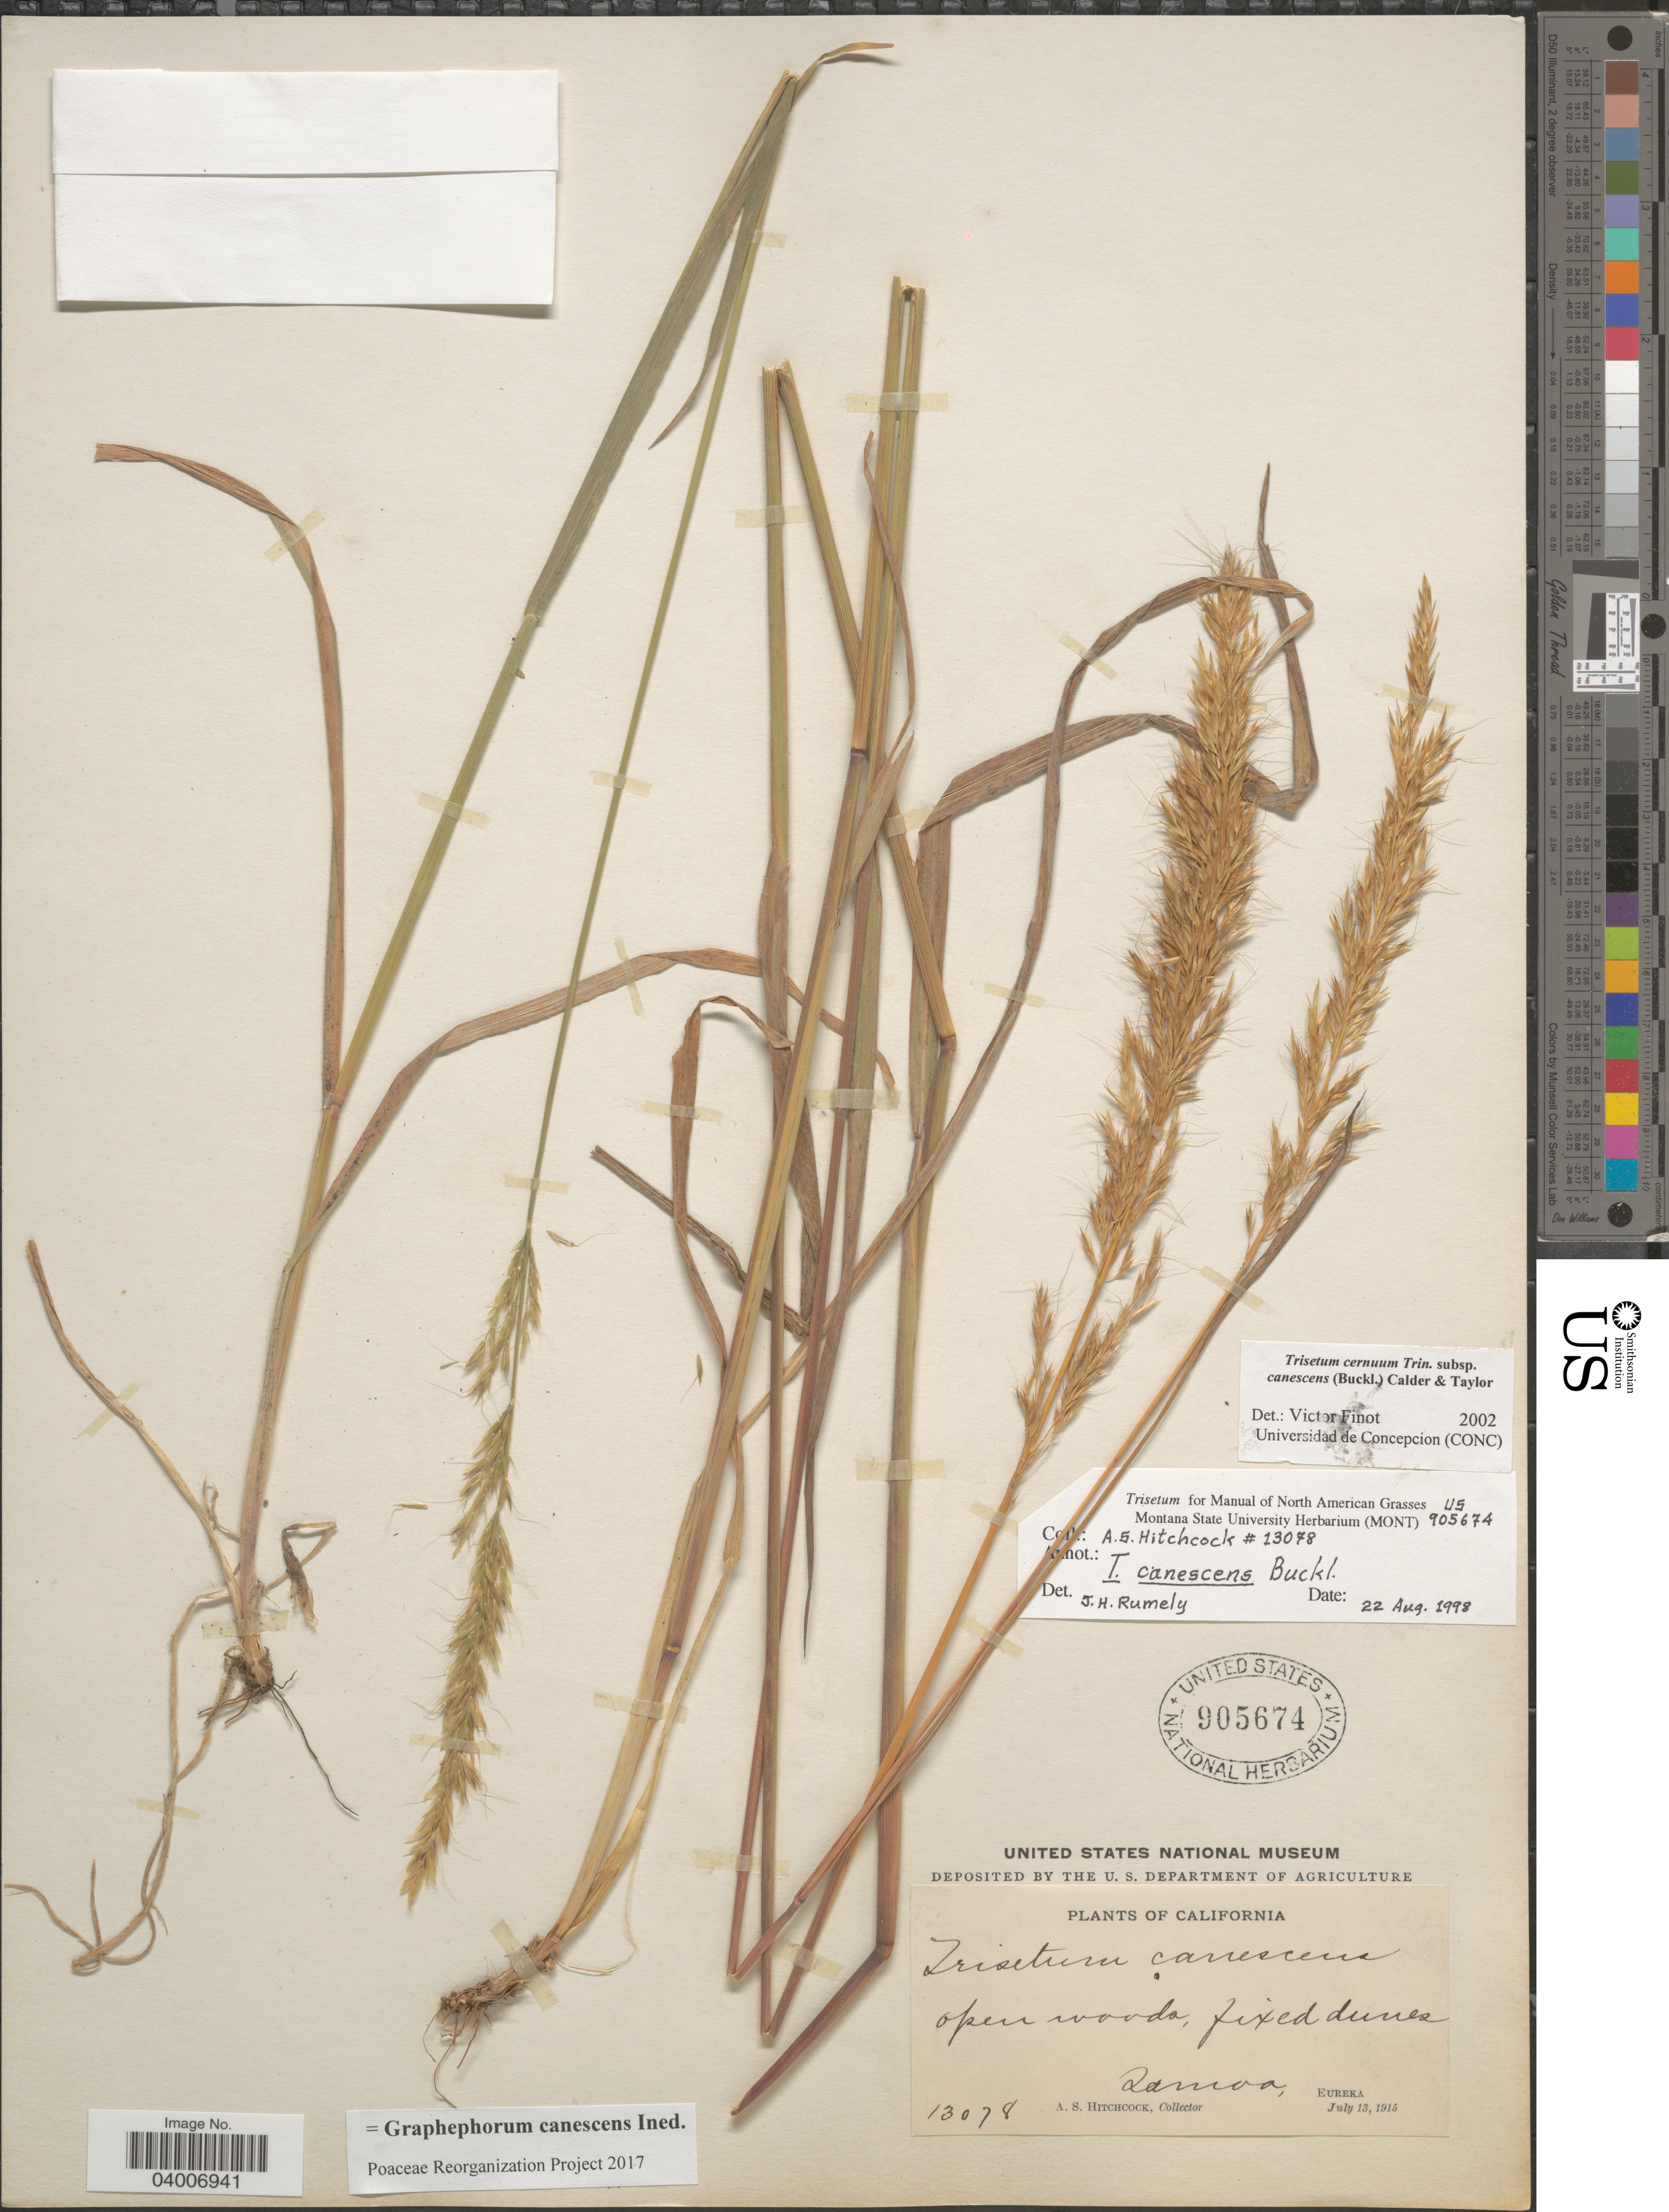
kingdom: Plantae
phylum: Tracheophyta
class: Liliopsida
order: Poales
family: Poaceae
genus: Graphephorum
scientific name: Graphephorum canescens ined.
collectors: A. S. Hitchcock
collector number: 13078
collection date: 1915-07-13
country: United States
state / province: California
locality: Open woods, fixed dunes. Zamoa, Eureka.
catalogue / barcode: US 905674